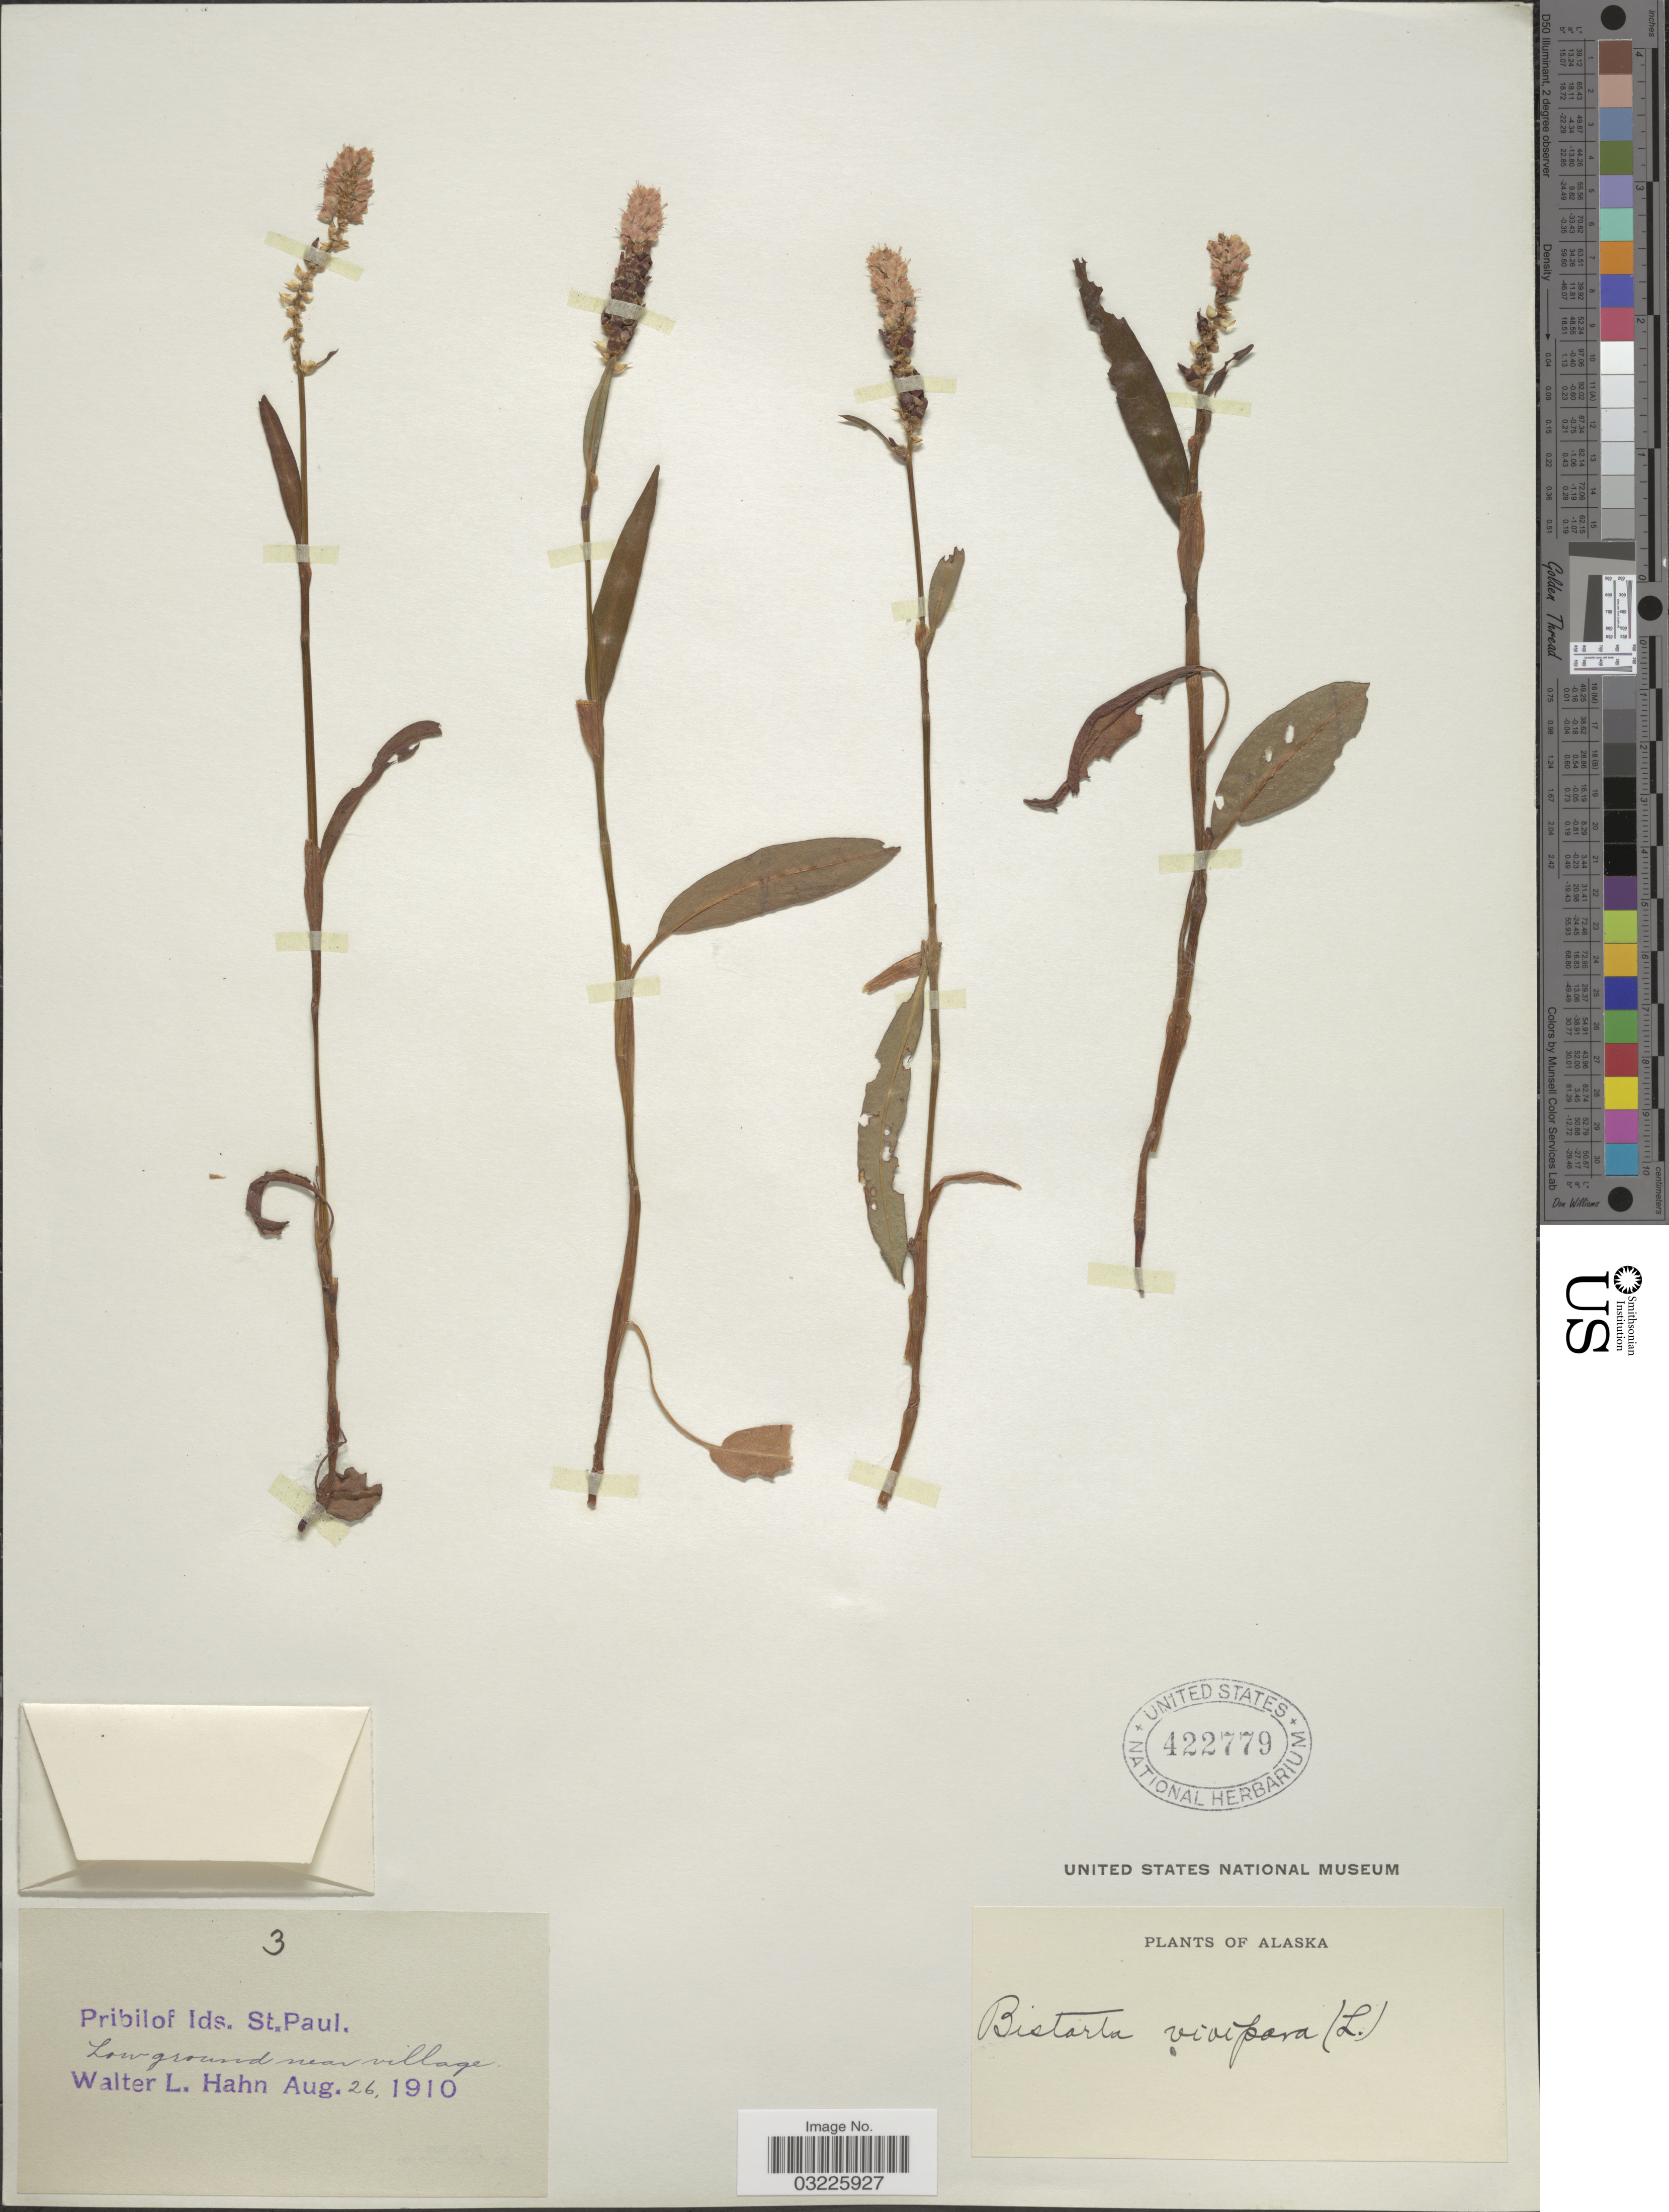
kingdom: Plantae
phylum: Tracheophyta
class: Magnoliopsida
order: Caryophyllales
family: Polygonaceae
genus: Bistorta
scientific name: Bistorta vivipara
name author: (L.) Delarbre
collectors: W. L. Hahn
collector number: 3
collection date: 1910-08-26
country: United States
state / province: Alaska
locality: Pribilof Ids. St. Paul.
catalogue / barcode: US 422779